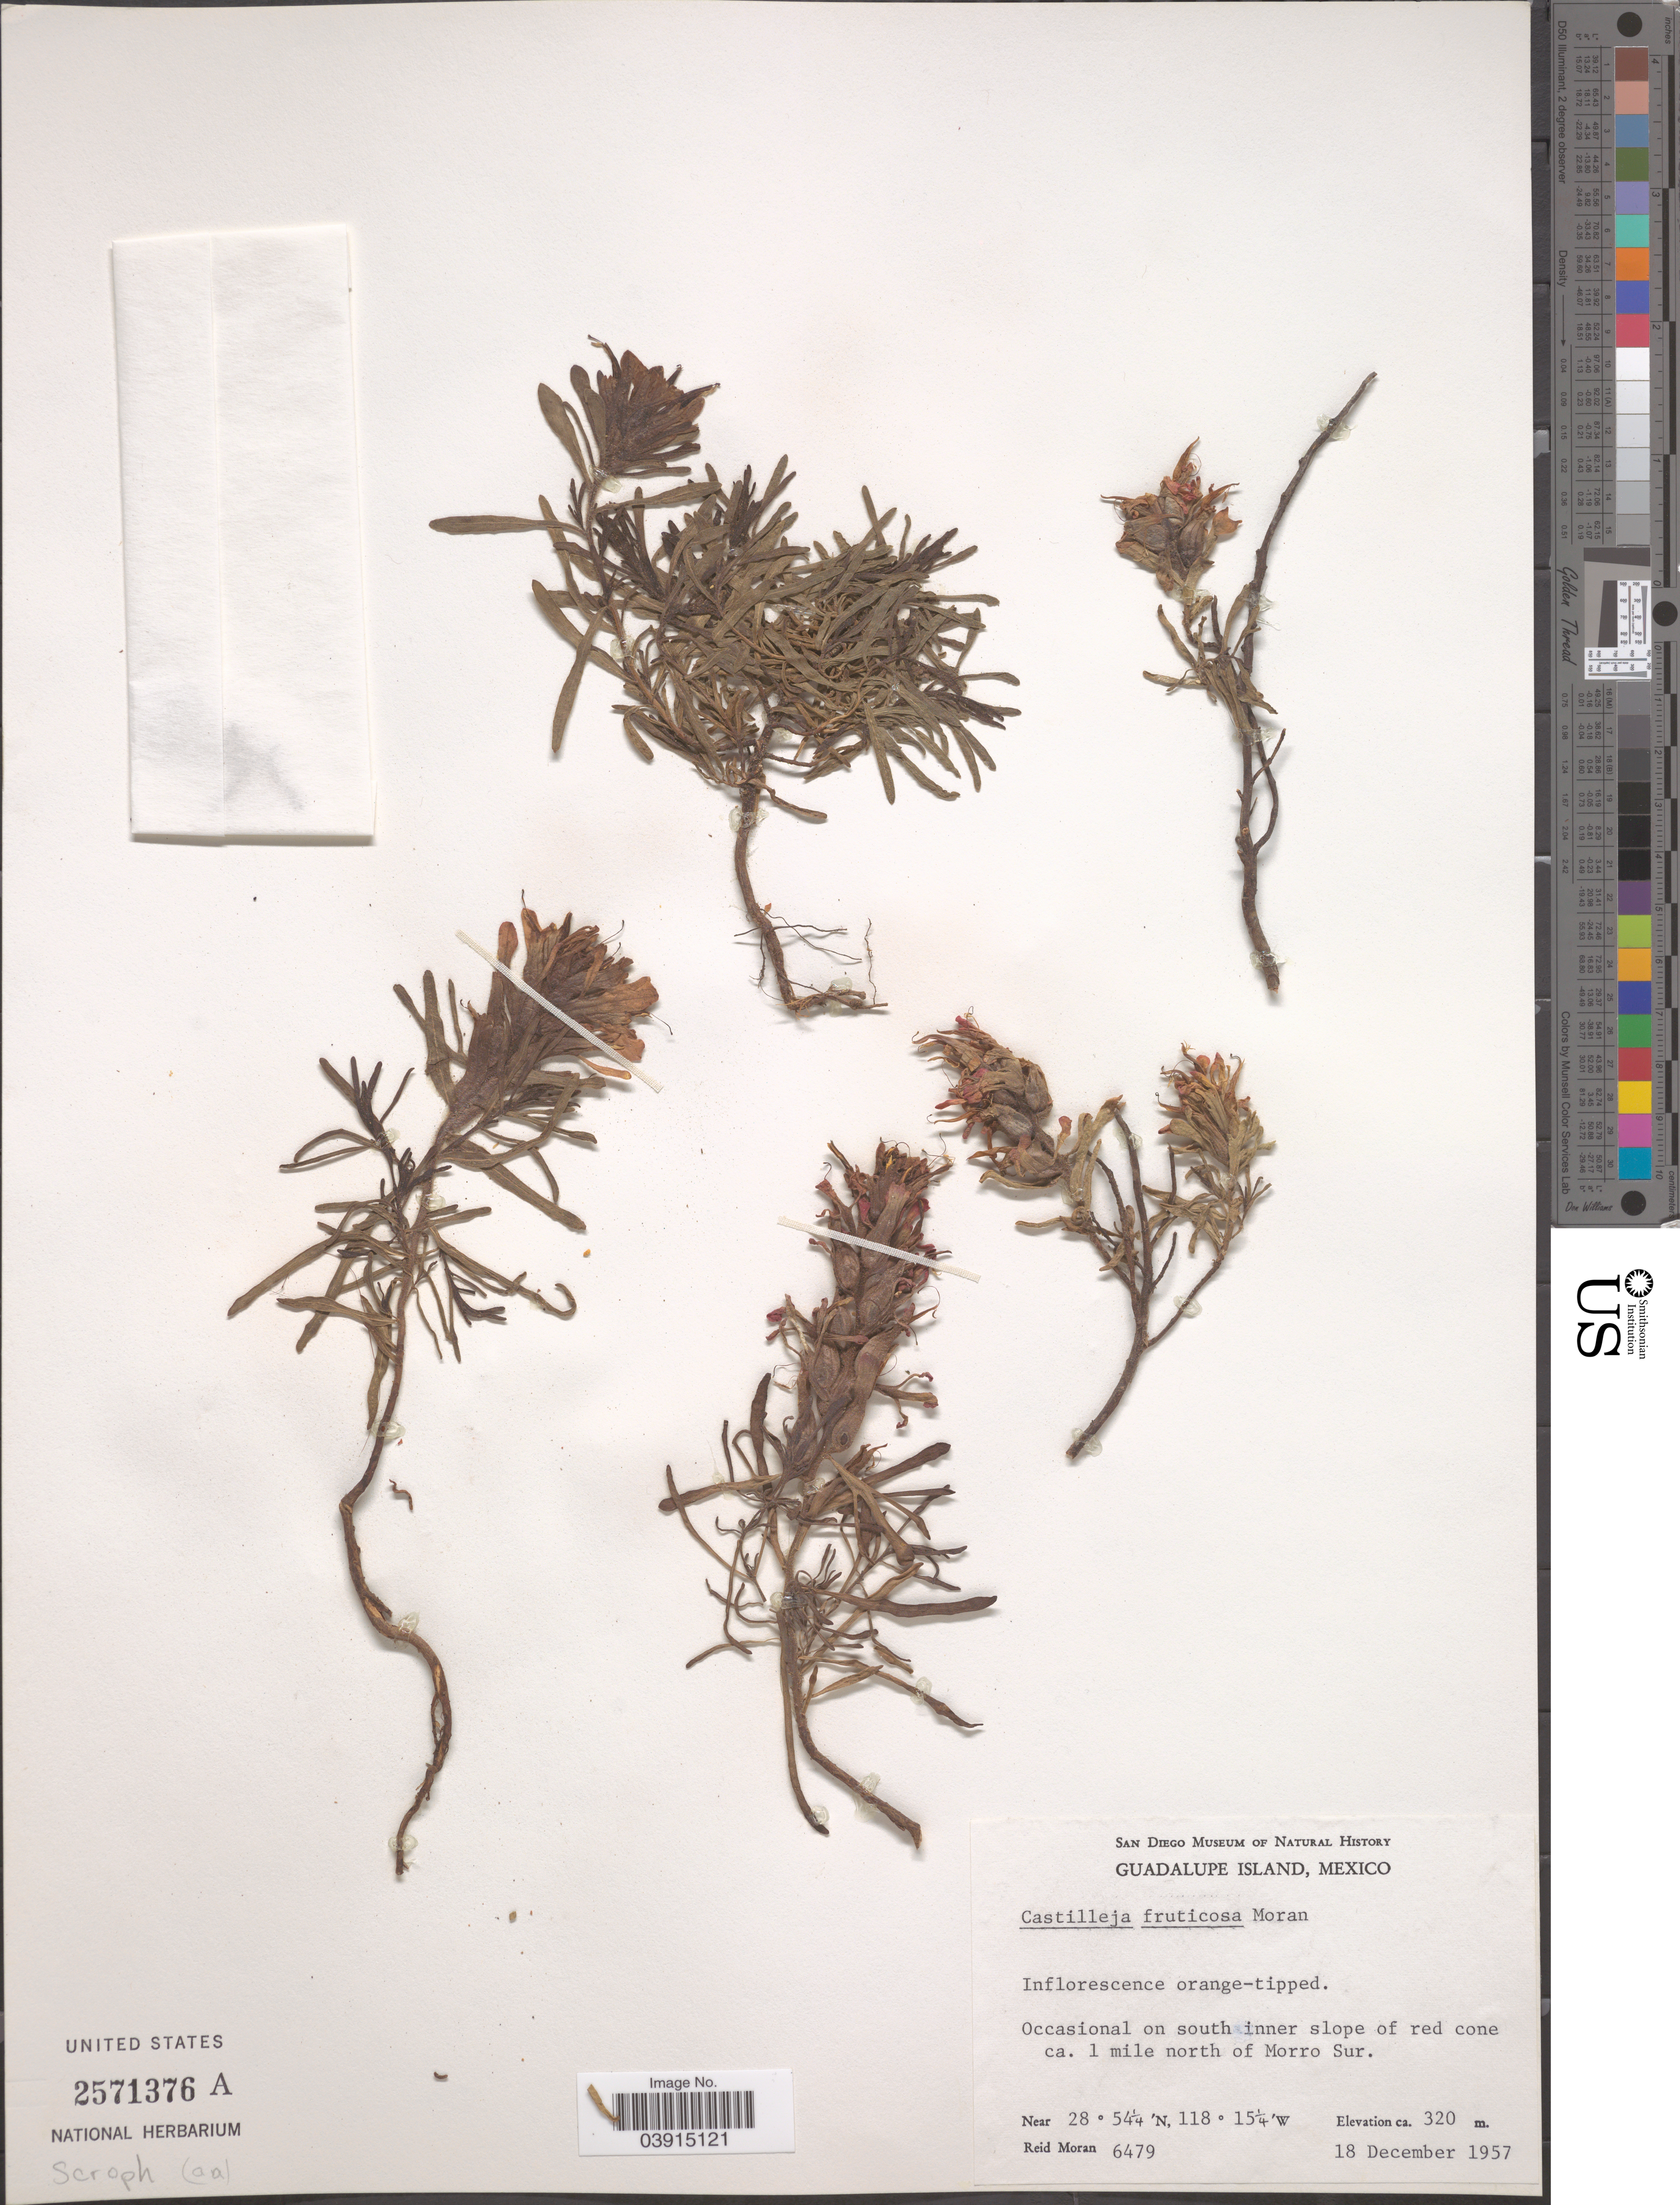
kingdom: Plantae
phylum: Tracheophyta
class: Magnoliopsida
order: Lamiales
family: Orobanchaceae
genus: Castilleja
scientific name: Castilleja fruticosa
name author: Moran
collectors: R. Moran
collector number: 6479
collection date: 1957-12-18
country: Mexico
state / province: Baja California Norte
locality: Guadalupe Island. On south inner slope of red cone ca. 1 mile north of Morro Sur.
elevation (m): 320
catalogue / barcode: US 2571376A